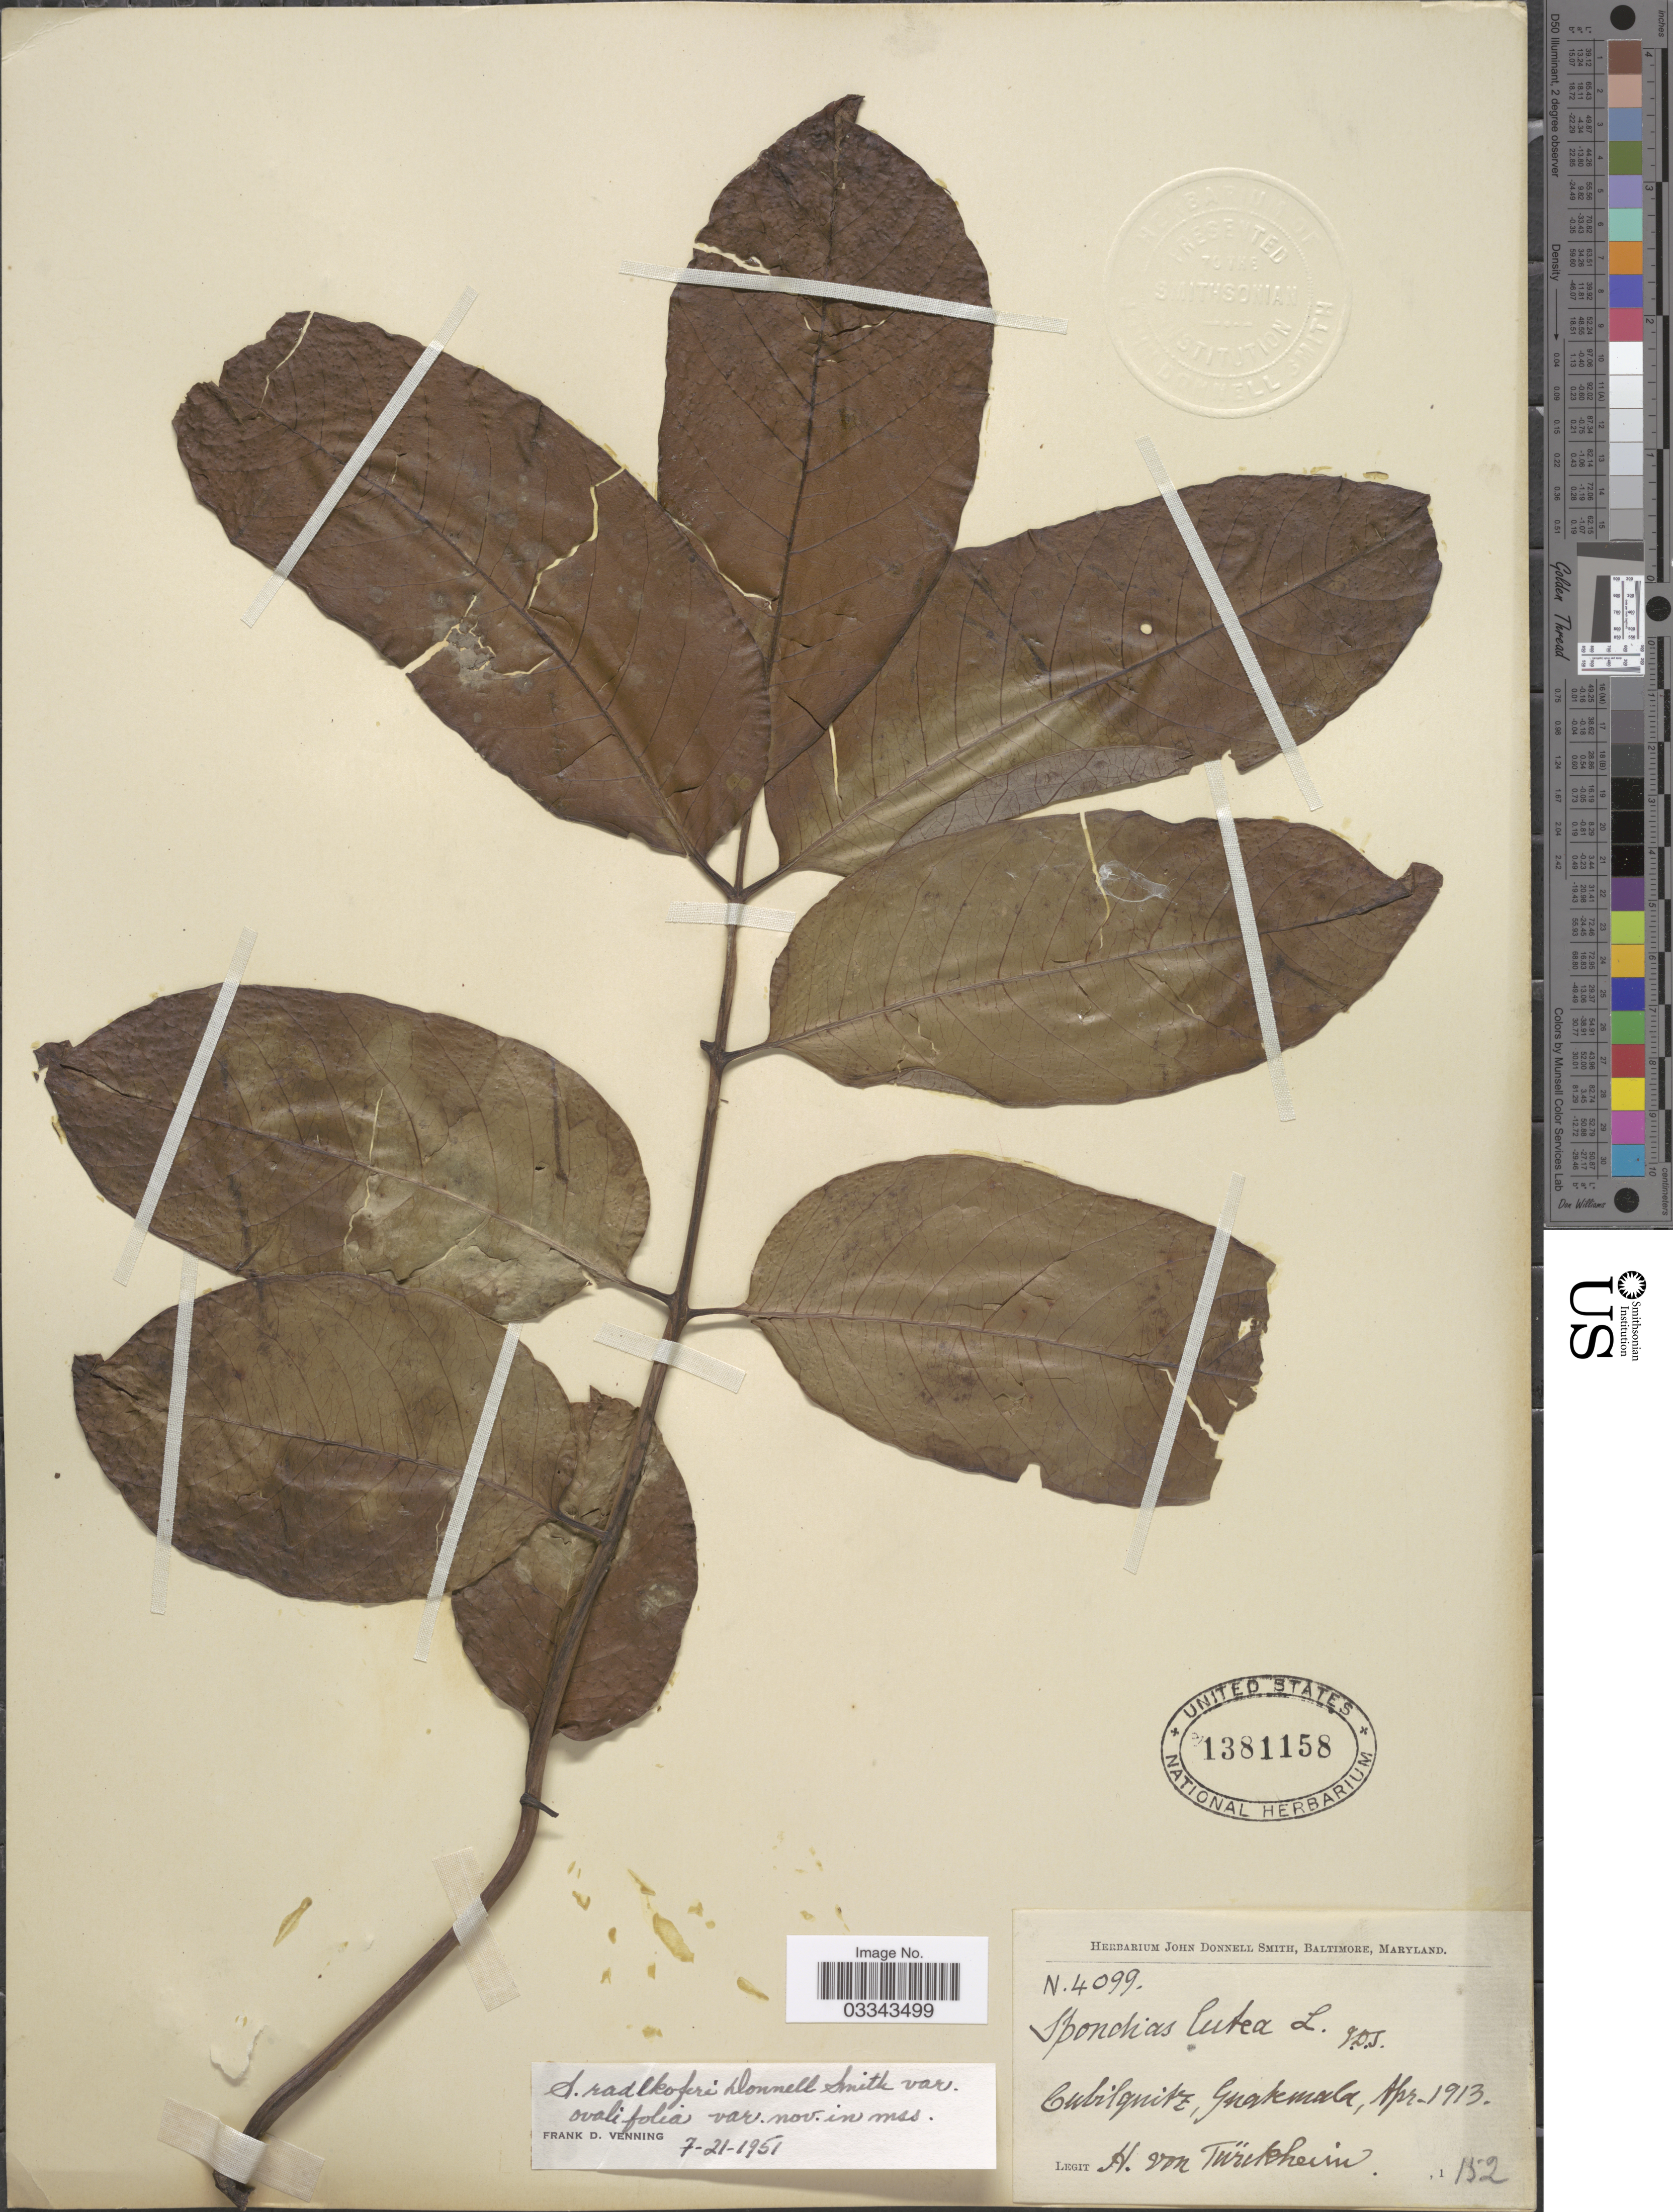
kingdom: Plantae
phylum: Tracheophyta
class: Magnoliopsida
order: Sapindales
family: Anacardiaceae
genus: Spondias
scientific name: Spondias radlkoferi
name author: Donn. Sm.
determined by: Mitchell, John D.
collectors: H. von Türckheim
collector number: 4099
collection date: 1913-04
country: Guatemala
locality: Cubilquitz.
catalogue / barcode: US 1381158